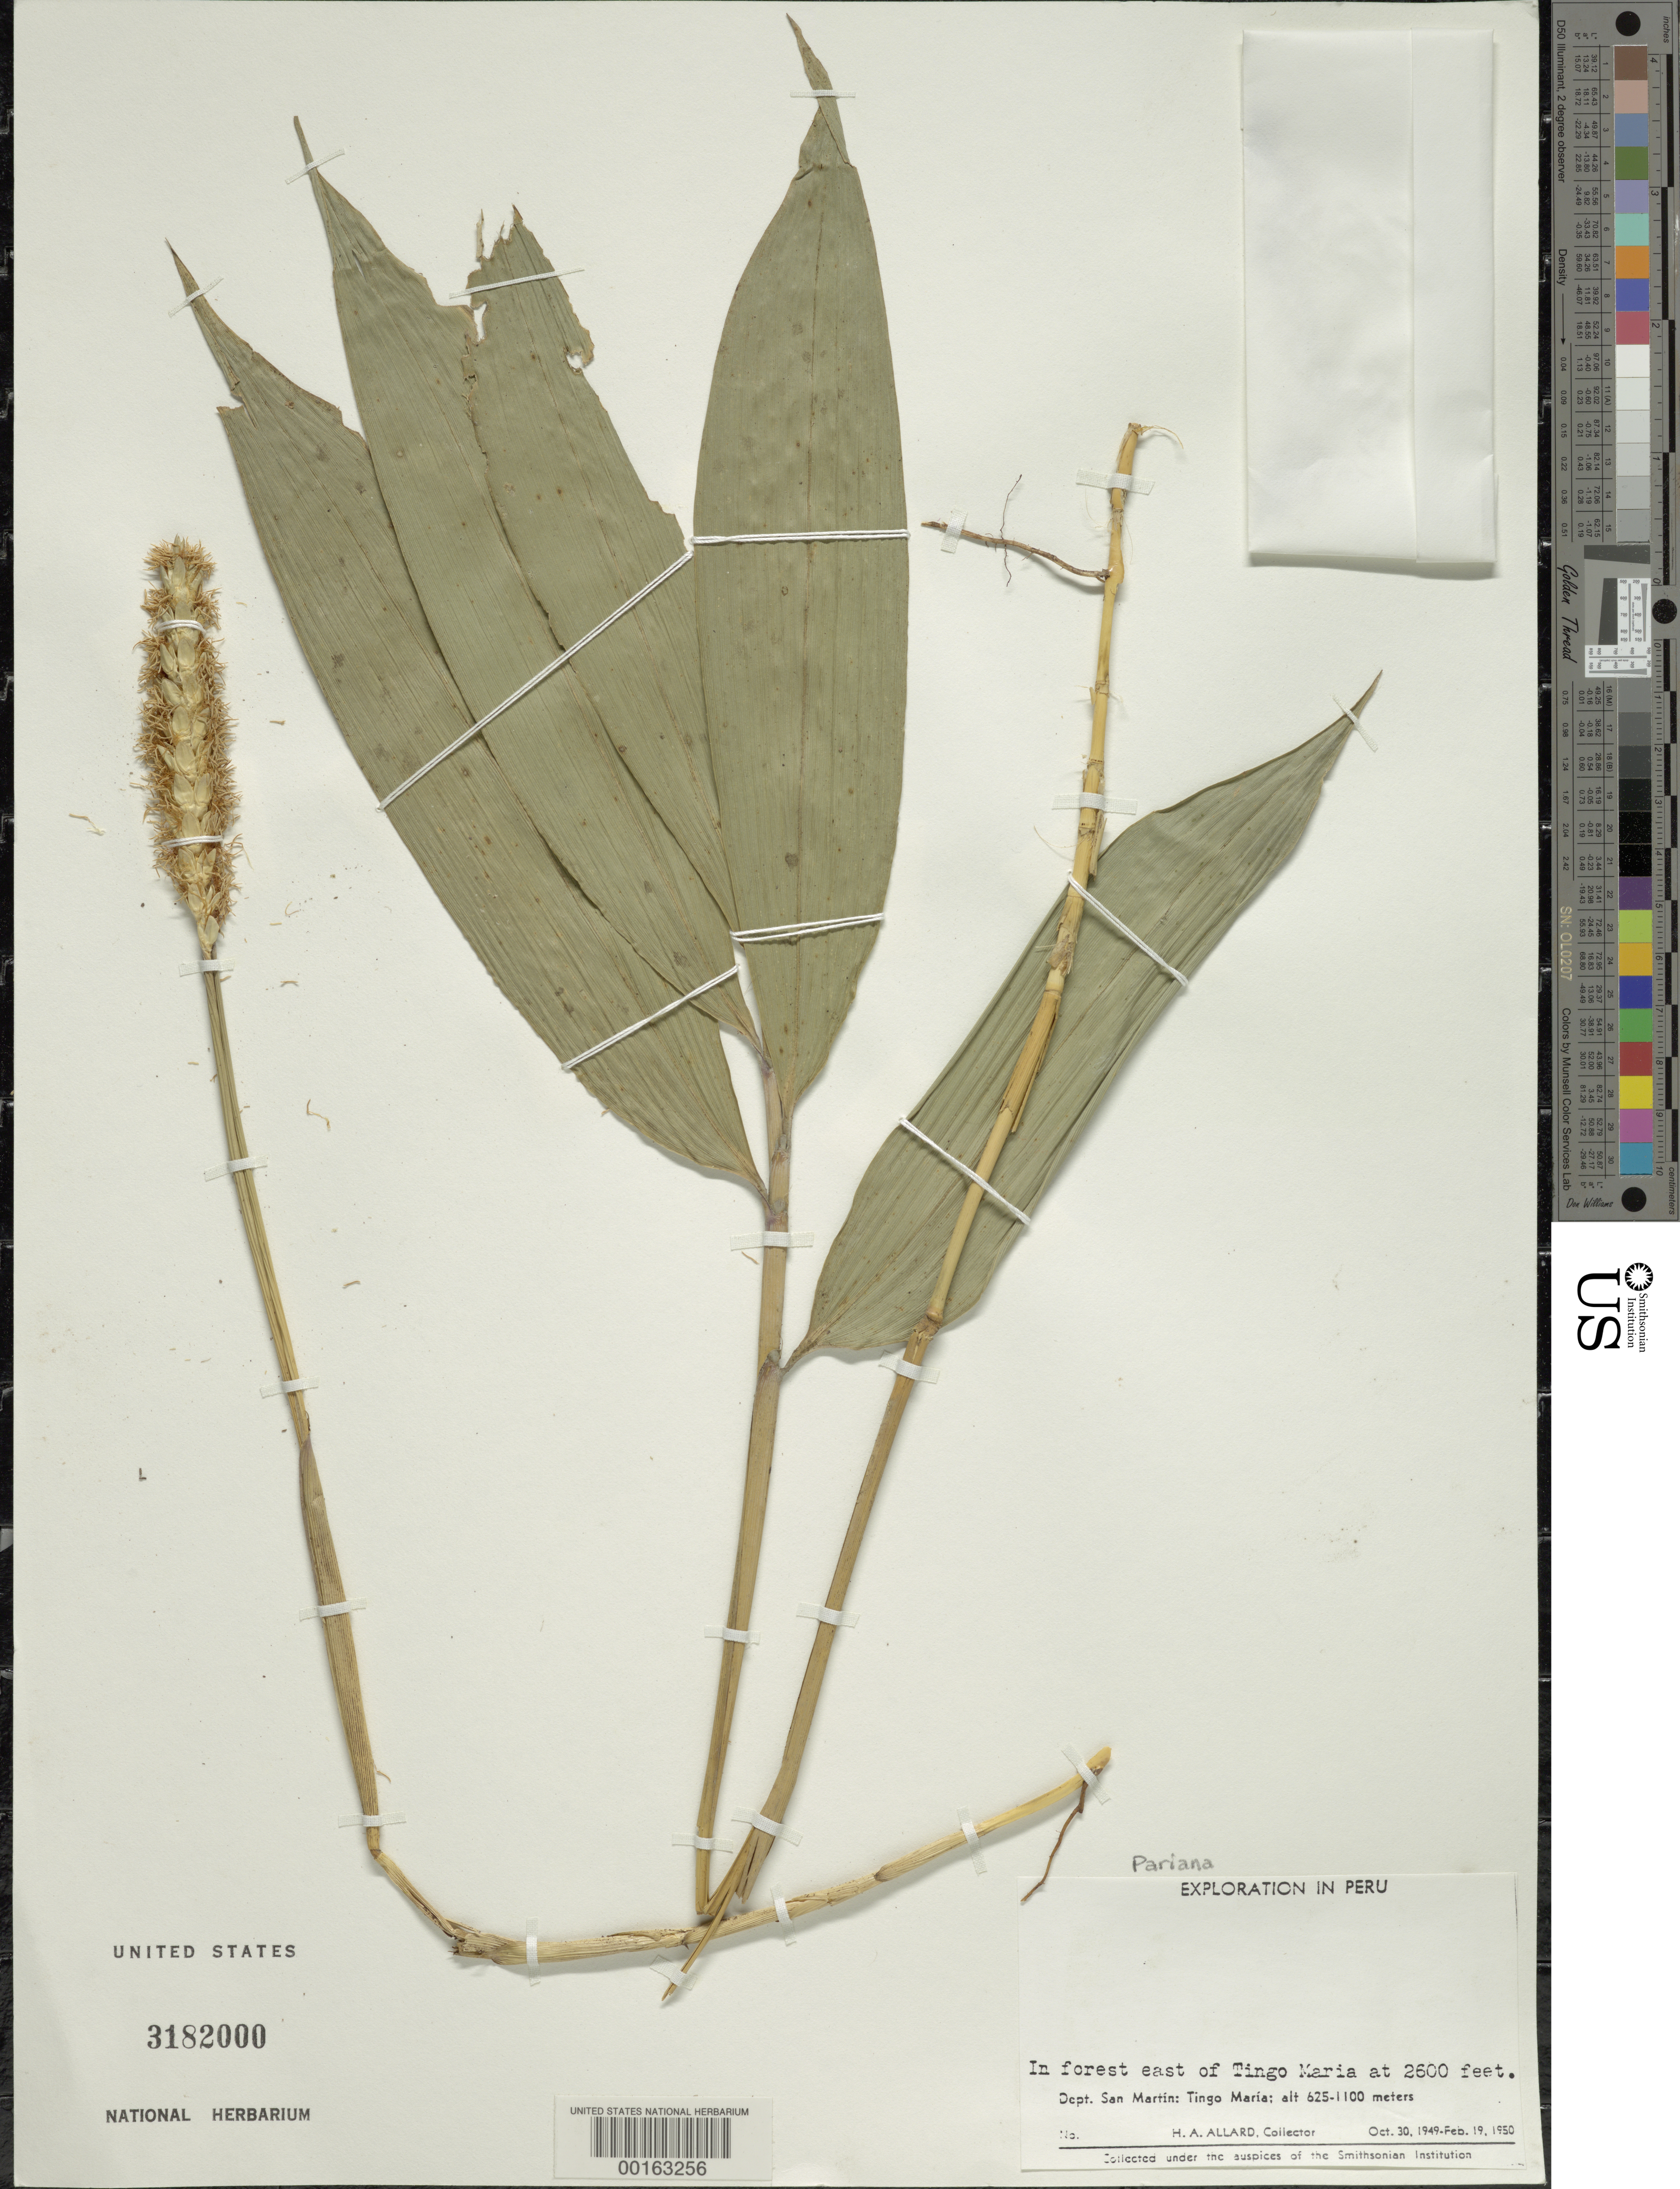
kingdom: Plantae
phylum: Tracheophyta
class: Liliopsida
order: Poales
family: Poaceae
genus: Pariana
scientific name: Pariana sp.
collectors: H. A. Allard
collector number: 20430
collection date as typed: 30 Oct 1949 to 19 Feb 1950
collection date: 1949-10-30/1950-02-19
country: Peru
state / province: San Martín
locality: East of tingo maria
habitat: In forest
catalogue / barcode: US 3182000